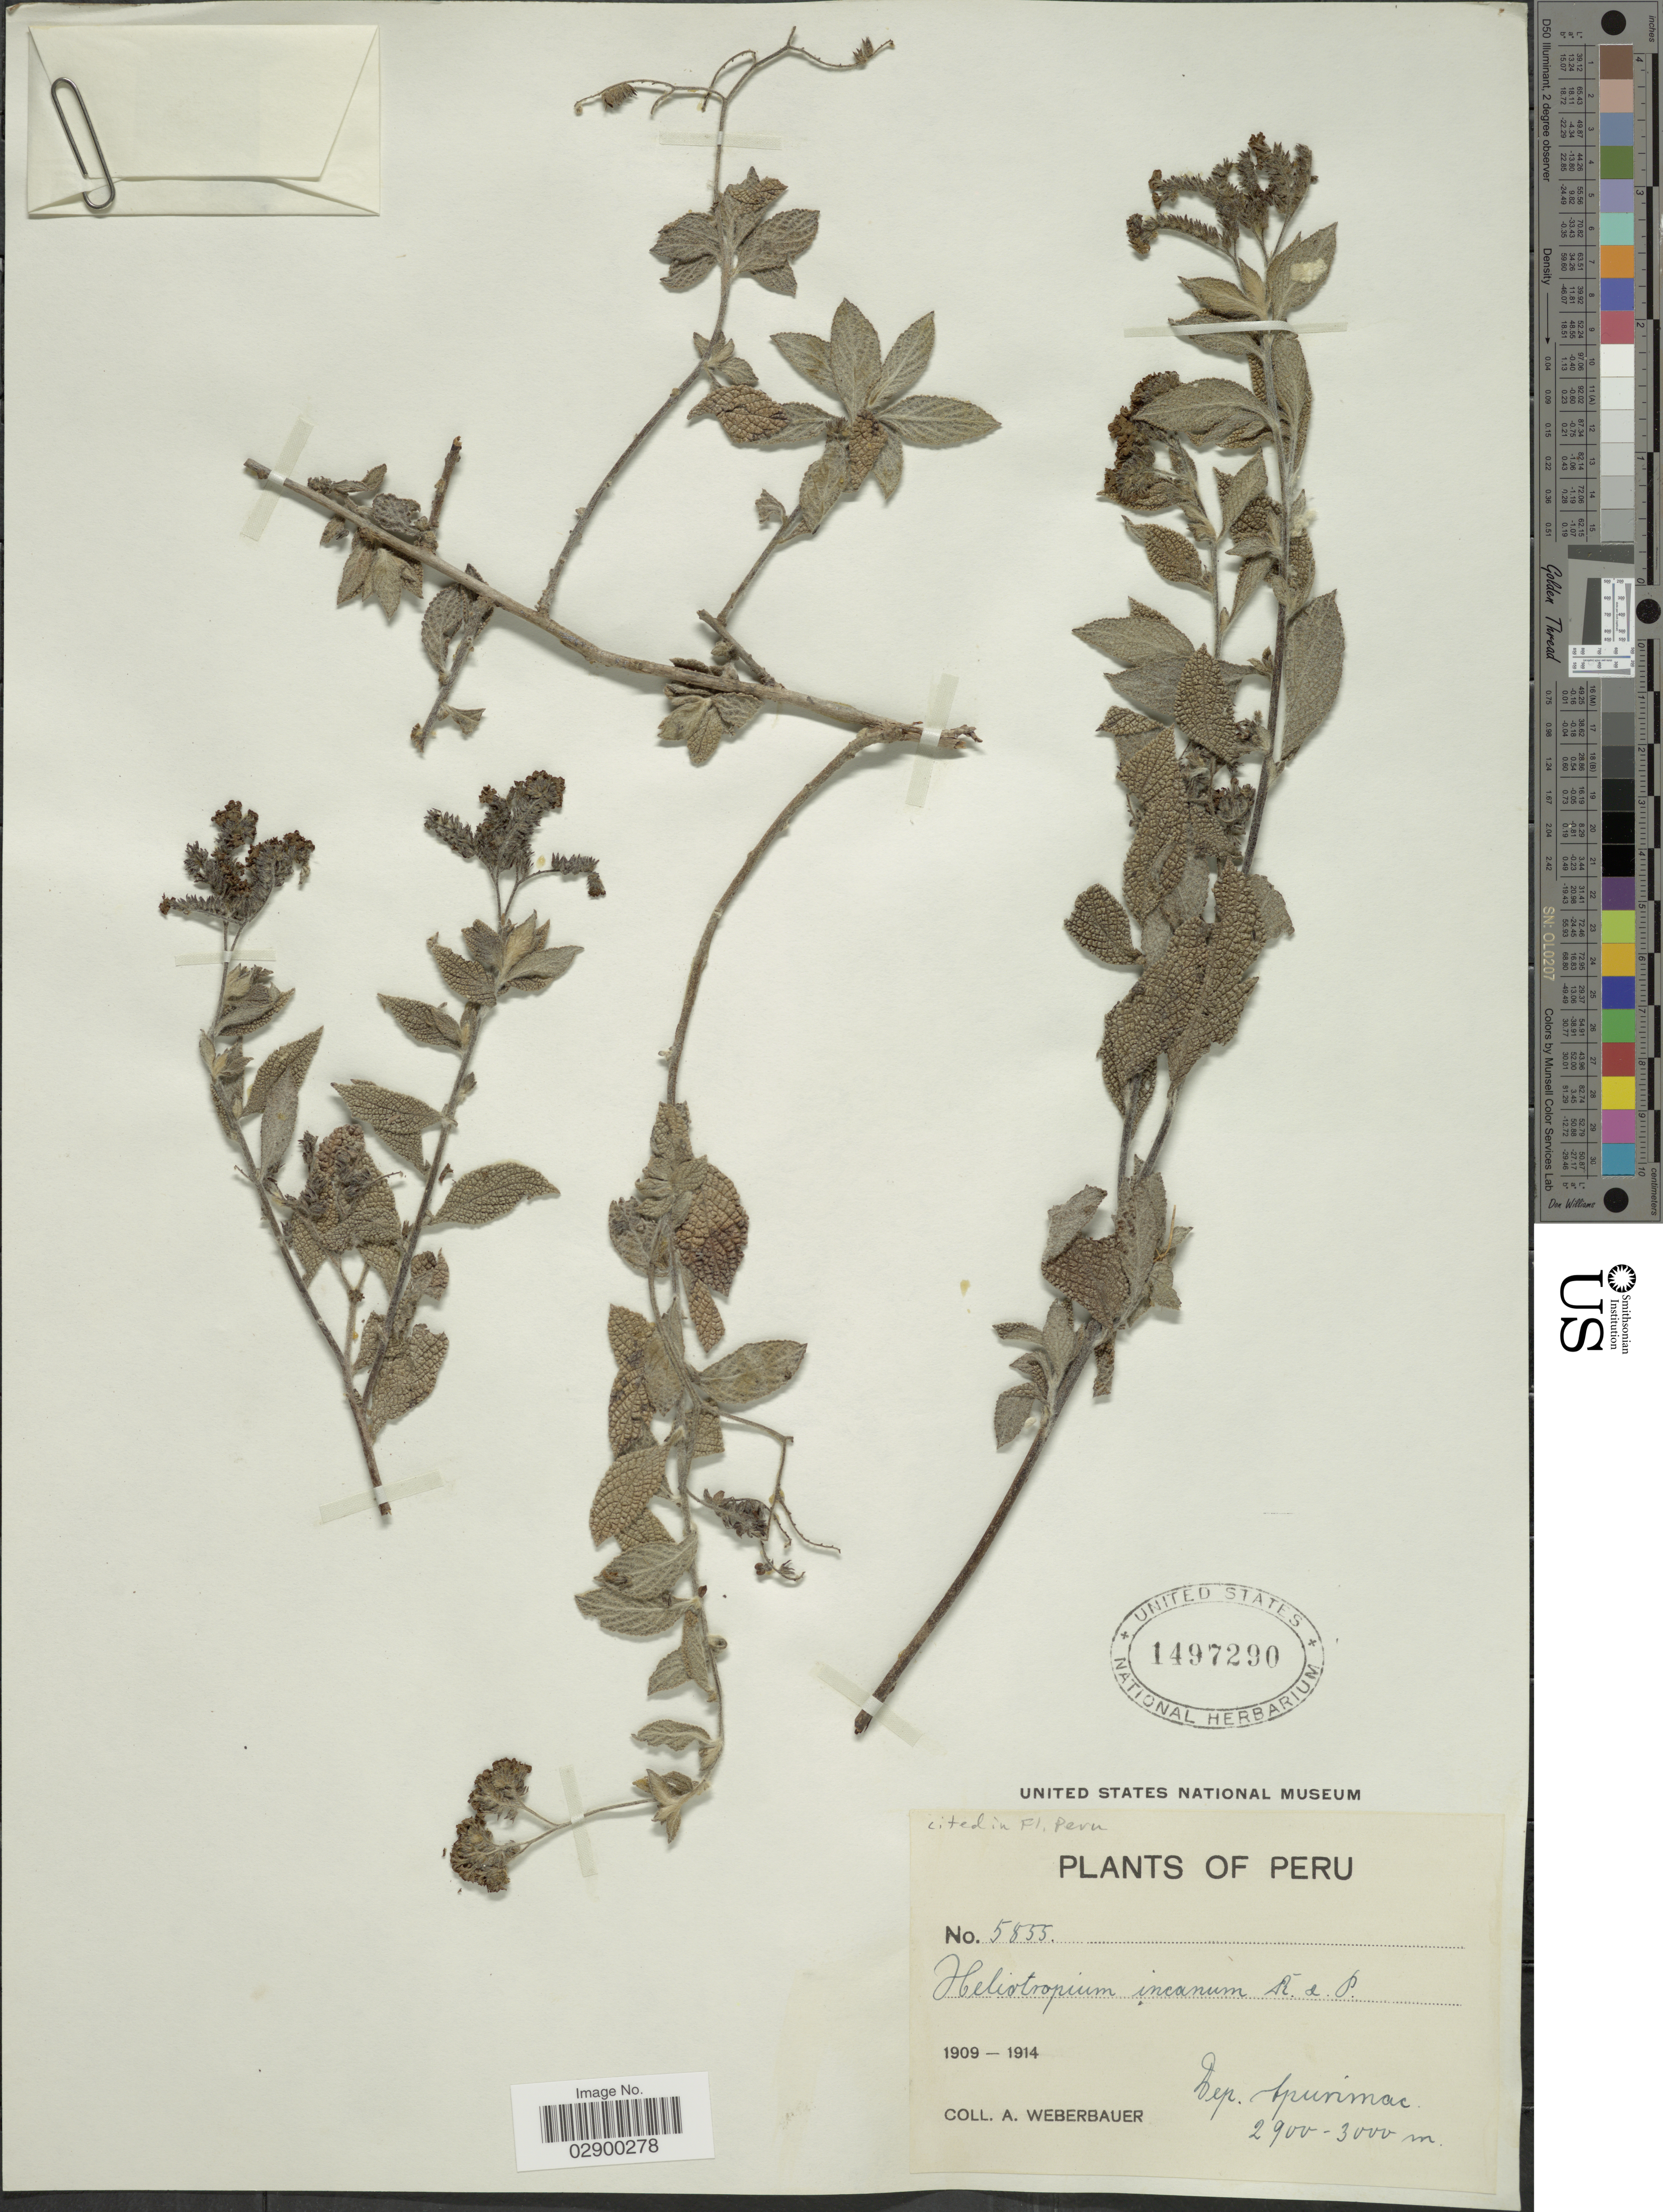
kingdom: Plantae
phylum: Tracheophyta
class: Magnoliopsida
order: Boraginales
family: Heliotropiaceae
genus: Heliotropium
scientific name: Heliotropium incanum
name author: Ruiz & Pav.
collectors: A. Weberbauer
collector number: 5855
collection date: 1909/1914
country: Peru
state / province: Apurímac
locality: Dep. Apurimac.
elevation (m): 2900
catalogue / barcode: US 1497290